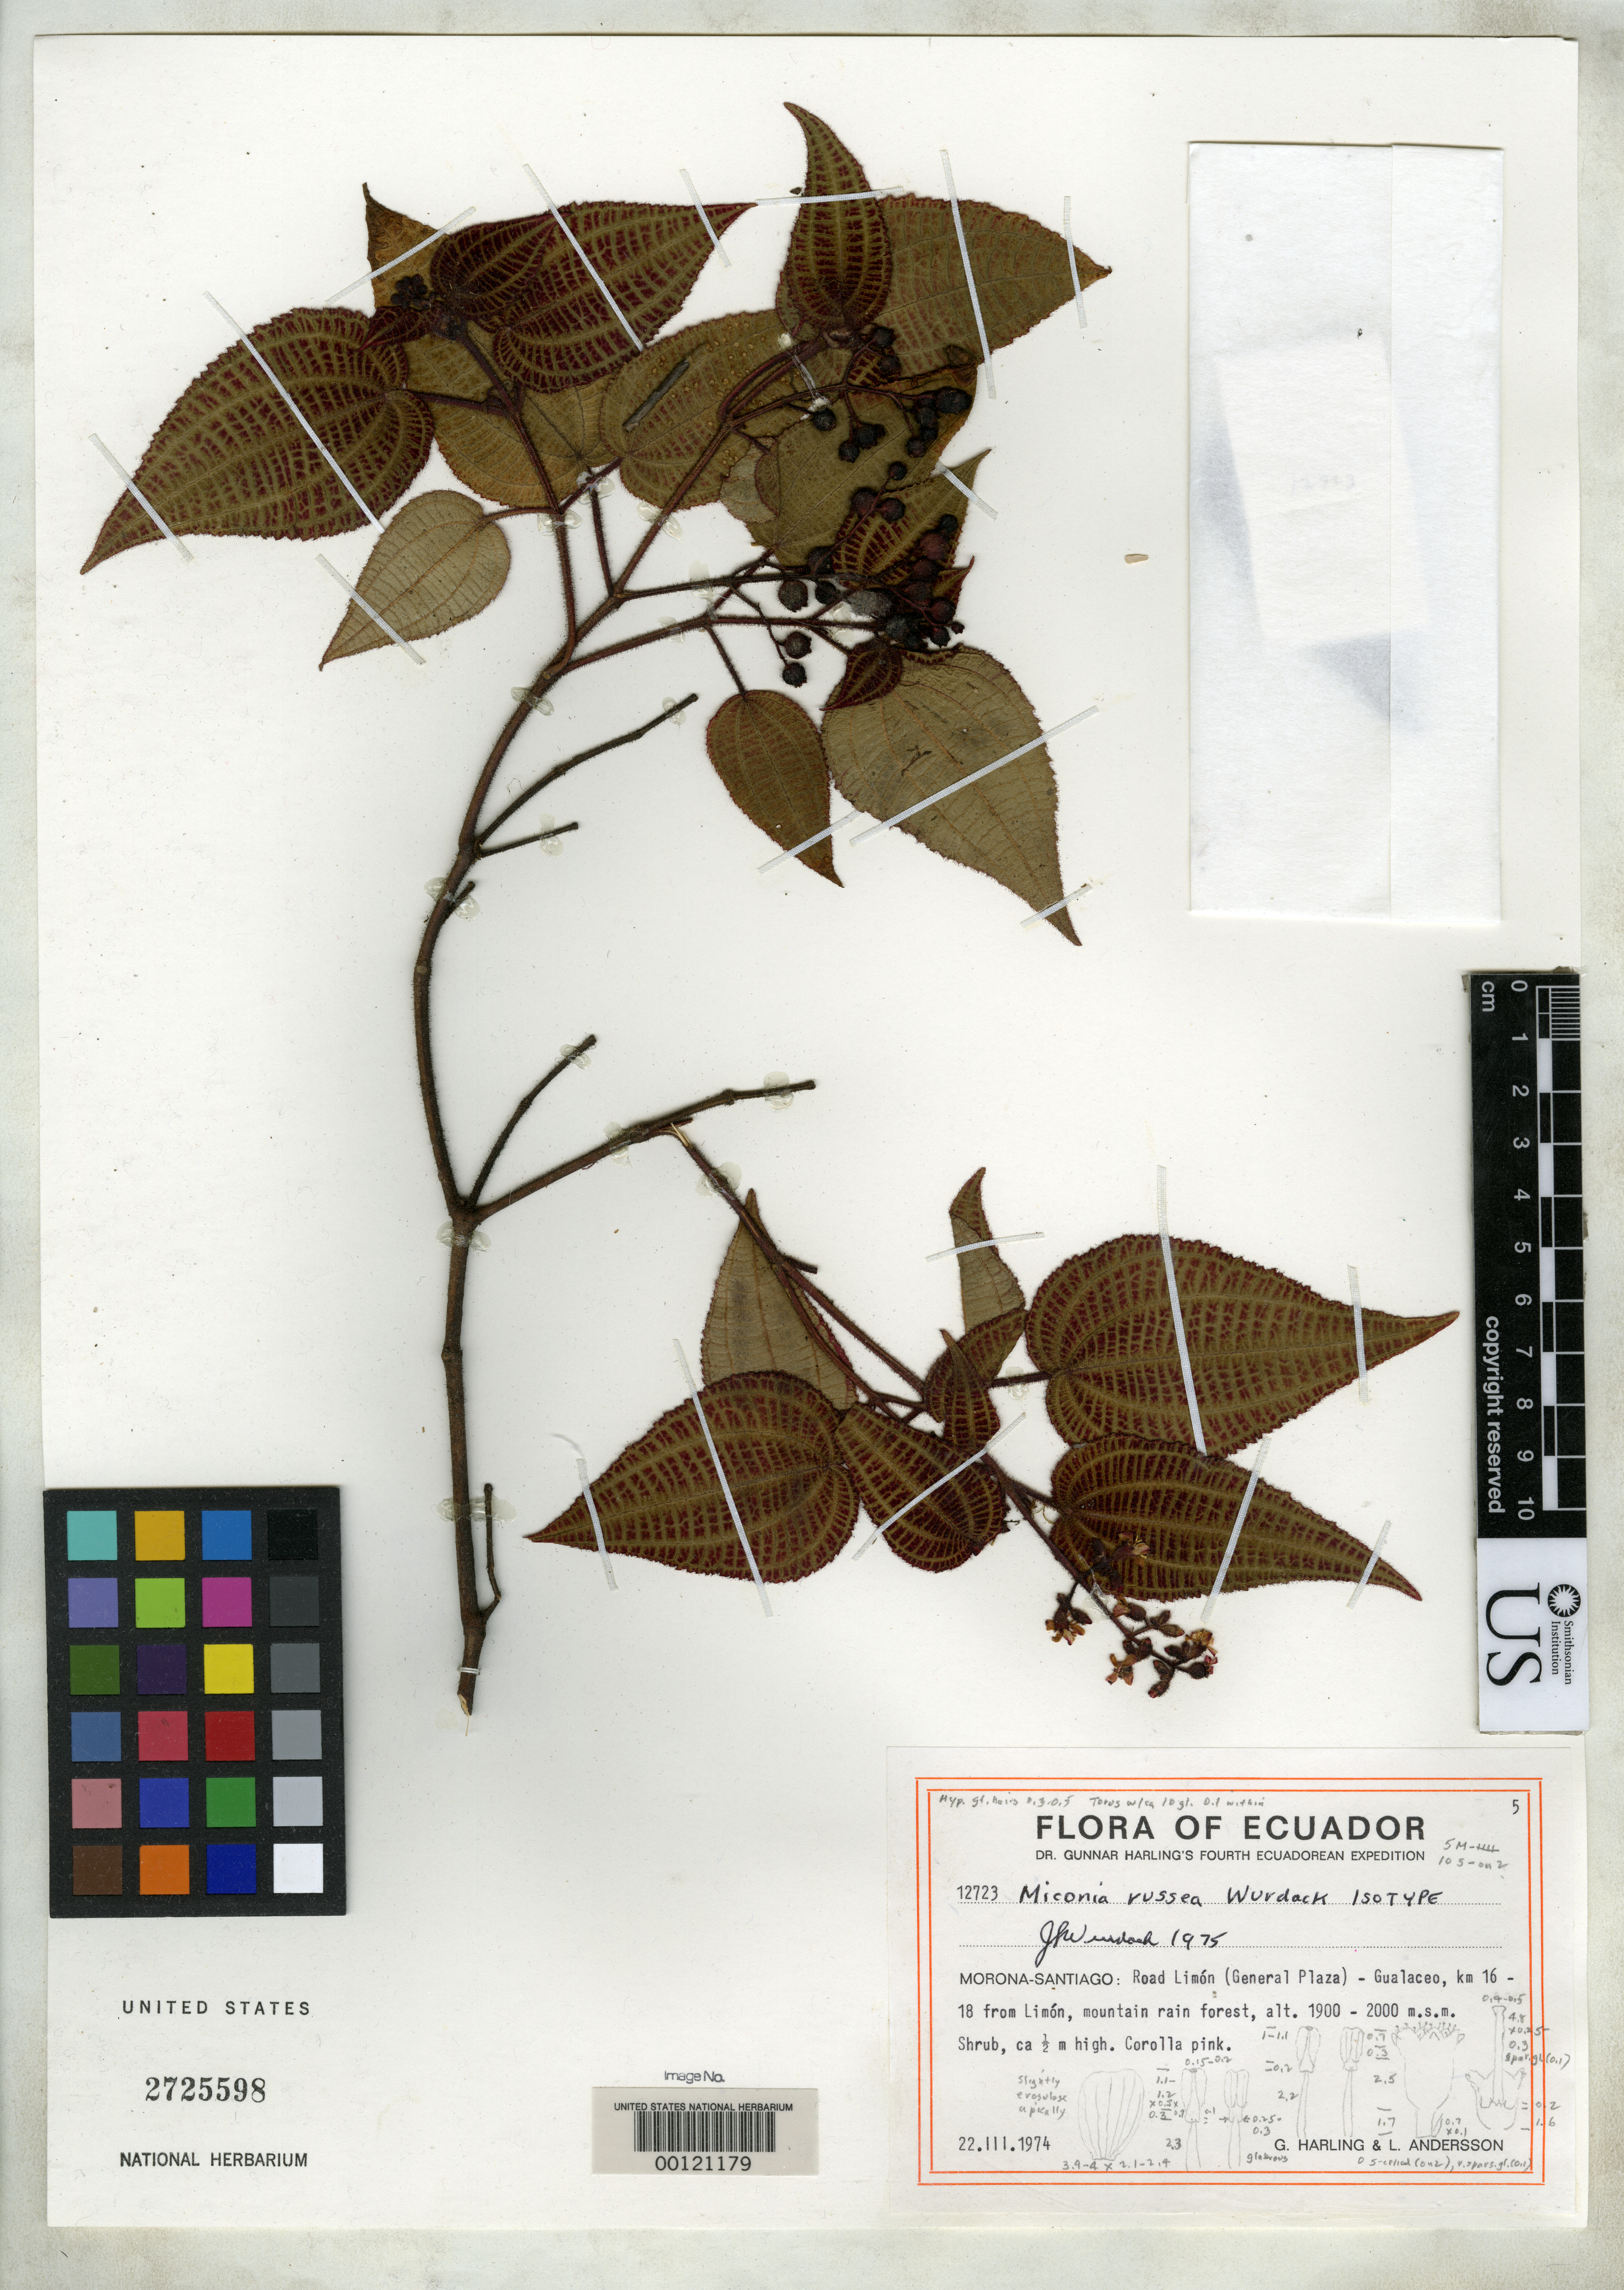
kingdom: Plantae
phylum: Tracheophyta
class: Magnoliopsida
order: Myrtales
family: Melastomataceae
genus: Miconia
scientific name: Miconia russea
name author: Wurdack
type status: Isotype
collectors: G. Harling & L. Andersson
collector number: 12723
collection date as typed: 22 Mar 1974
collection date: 1974-03-22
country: Ecuador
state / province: Morona-Santiago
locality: Limon-Gualaceo road.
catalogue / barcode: US 2725598